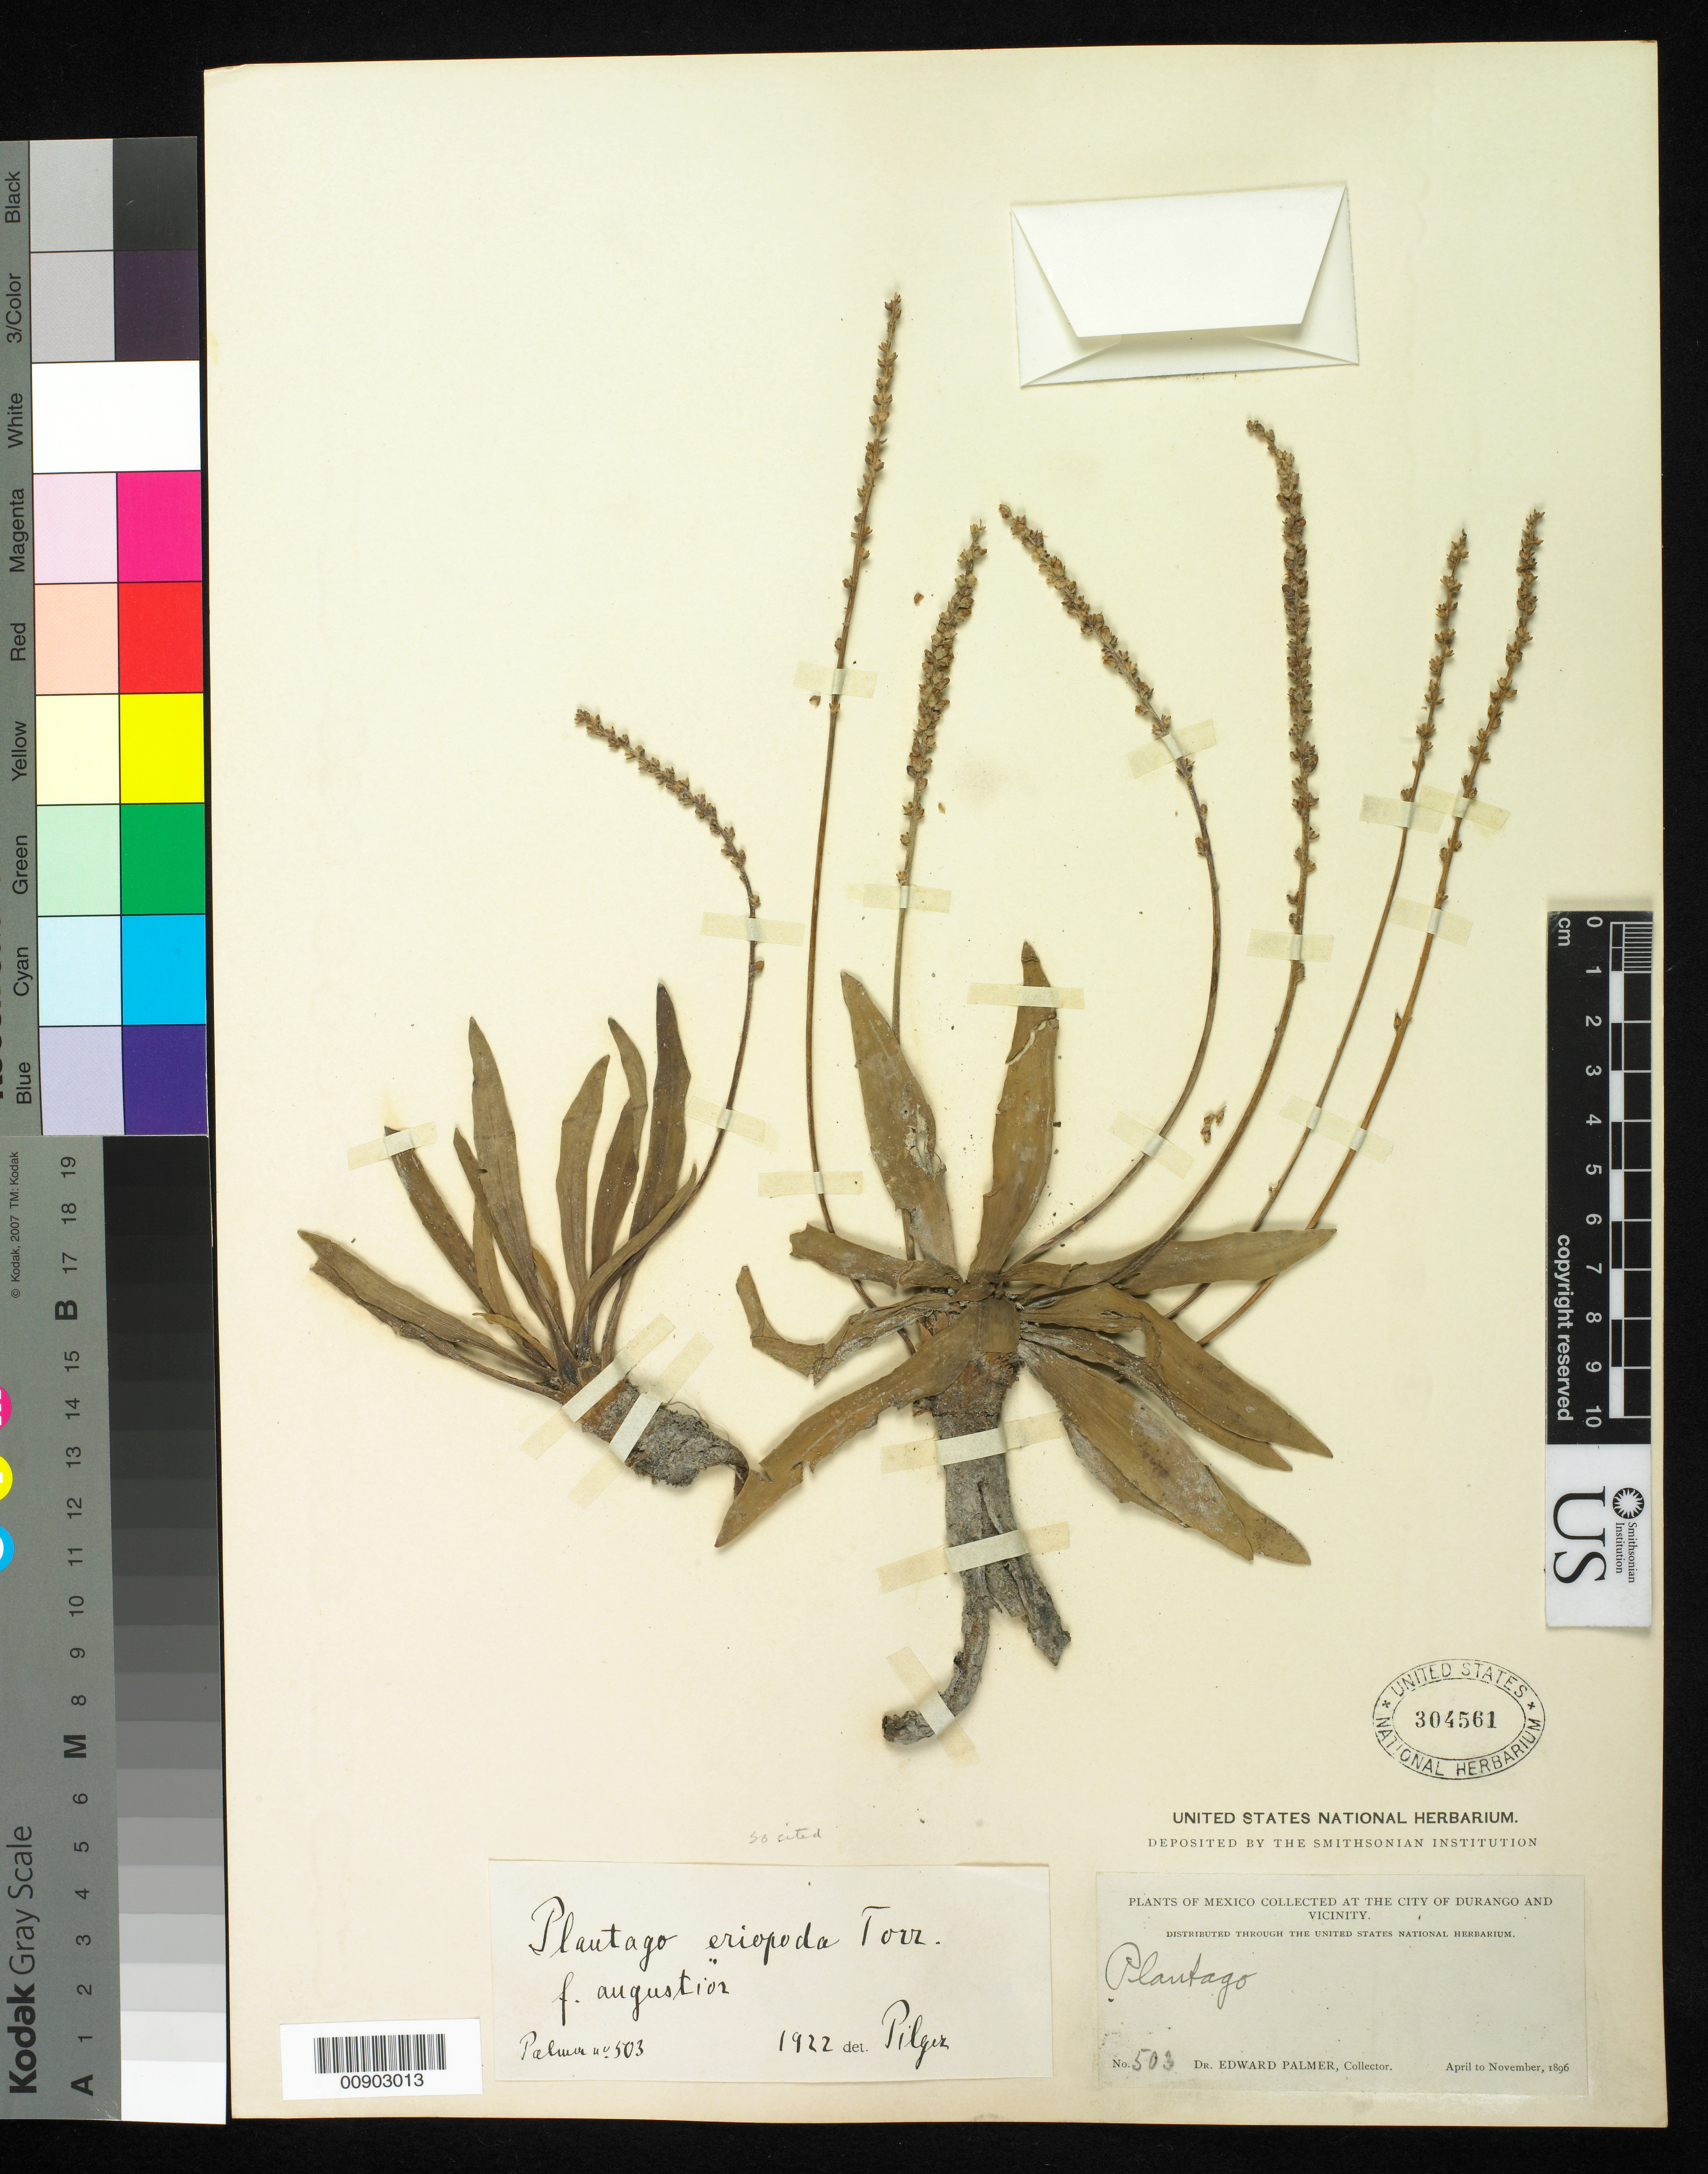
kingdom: Plantae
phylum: Tracheophyta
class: Magnoliopsida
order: Lamiales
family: Plantaginaceae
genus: Plantago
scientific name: Plantago eriopoda f. angustior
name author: Pilg.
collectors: E. Palmer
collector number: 503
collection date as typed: Apr 1896 to -- Nov 1896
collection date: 1896-04/1896-11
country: Mexico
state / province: Durango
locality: City of Durango and vicinity.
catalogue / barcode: US 304561